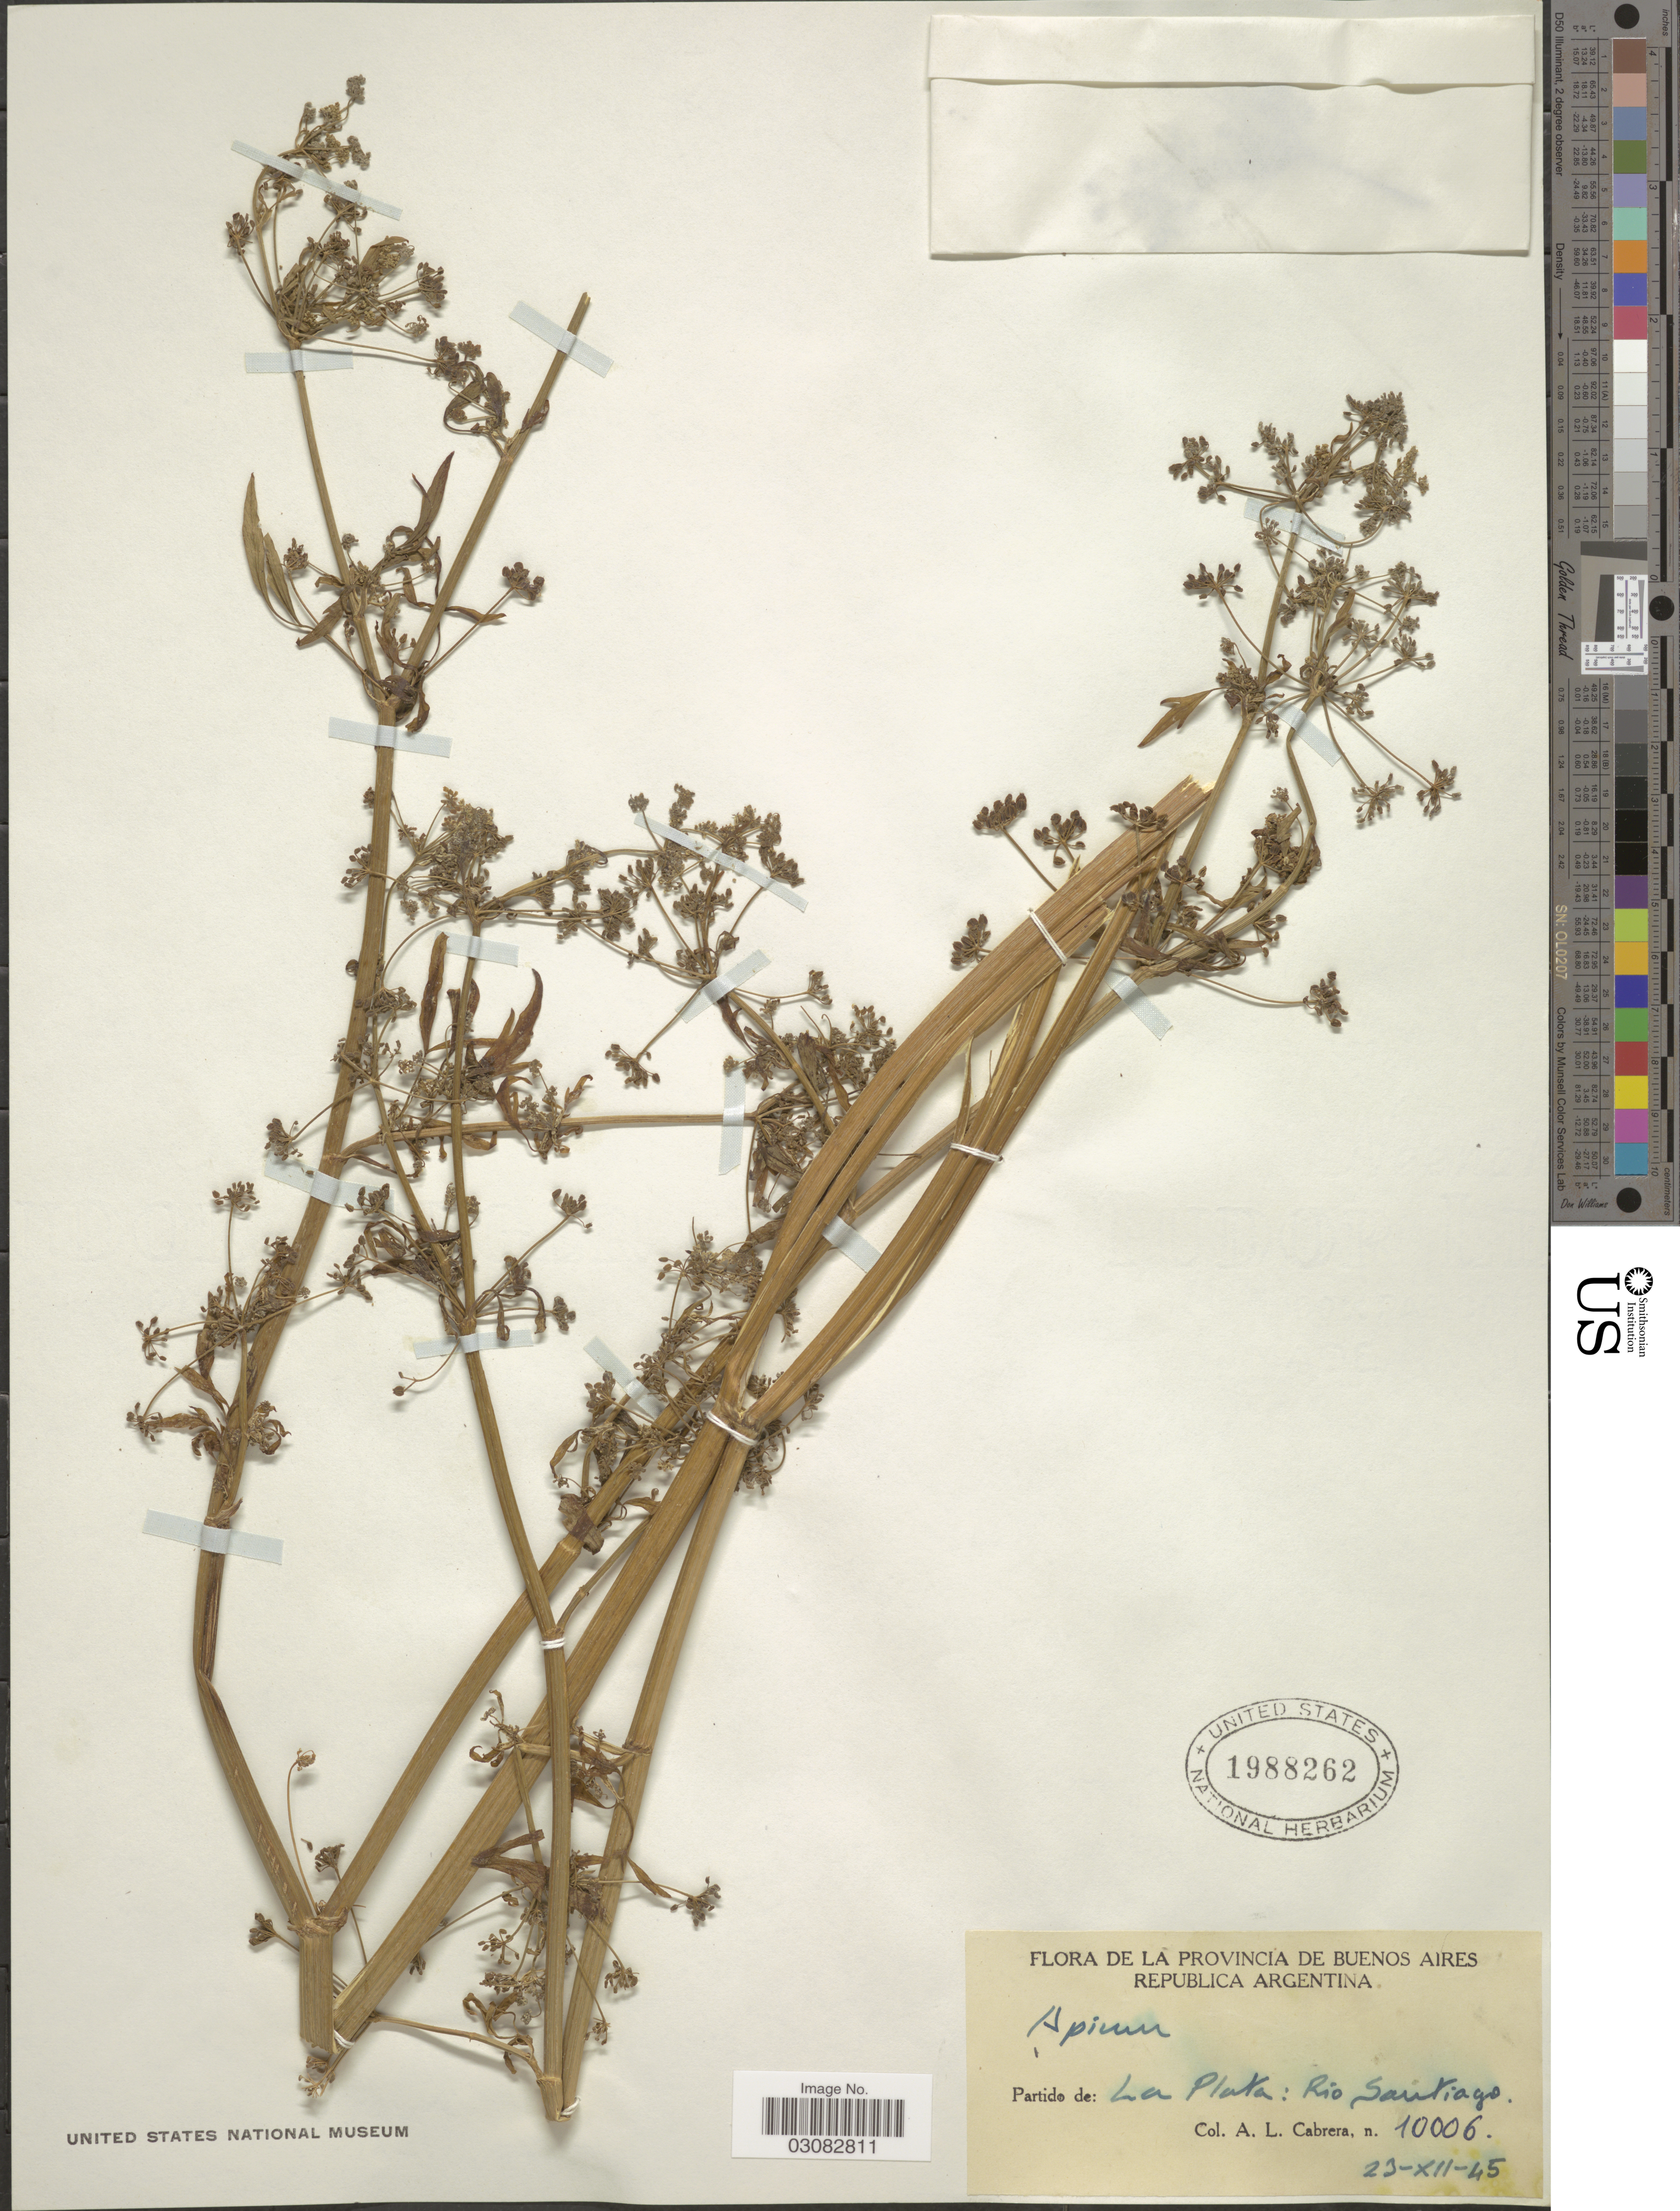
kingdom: Plantae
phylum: Tracheophyta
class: Magnoliopsida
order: Apiales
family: Apiaceae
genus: Apium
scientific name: Apium sp.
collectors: A. L. Cabrera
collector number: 10006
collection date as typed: Transcribed d/m/y: 23/12/45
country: Argentina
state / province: Buenos Aires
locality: Partido de: La Plata: Rio Santiago.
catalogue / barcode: US 1988262